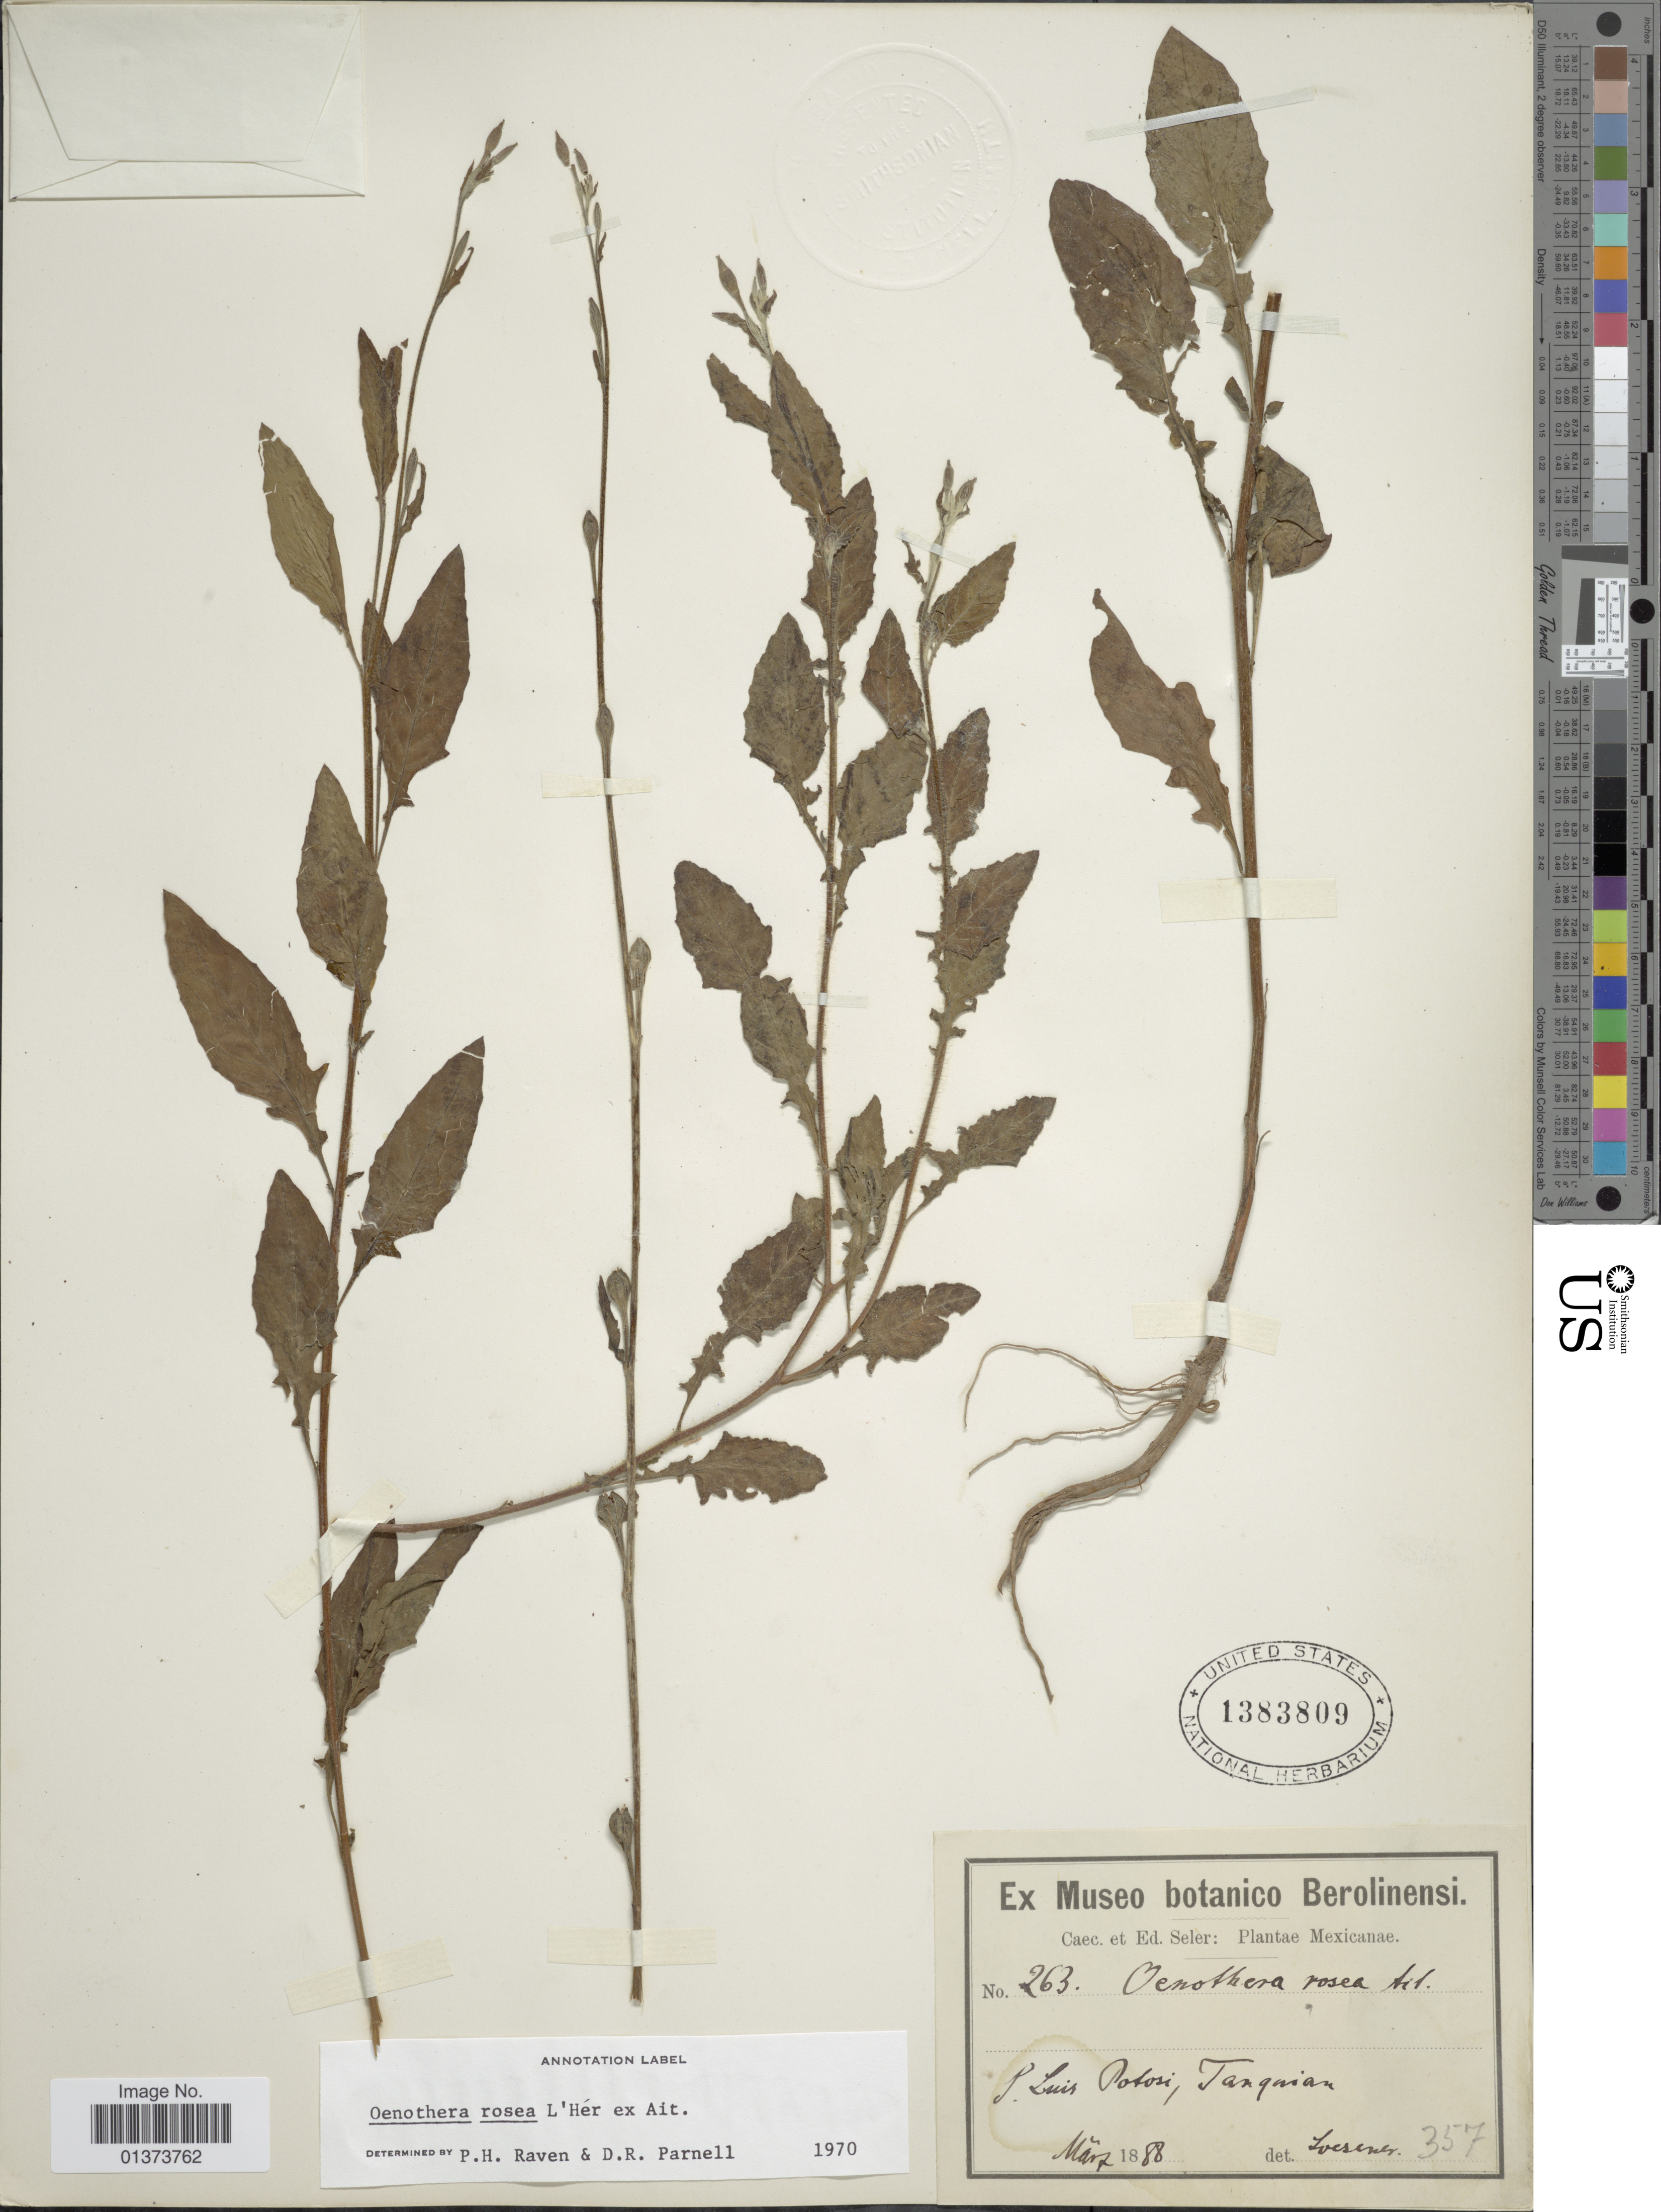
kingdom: Plantae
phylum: Tracheophyta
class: Magnoliopsida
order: Myrtales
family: Onagraceae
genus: Oenothera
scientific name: Oenothera rosea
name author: L'Hér. ex Aiton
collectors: -. Loesener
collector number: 263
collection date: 1888-03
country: Mexico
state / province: San Luis Potosí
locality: Tanquian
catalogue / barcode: US 1383809